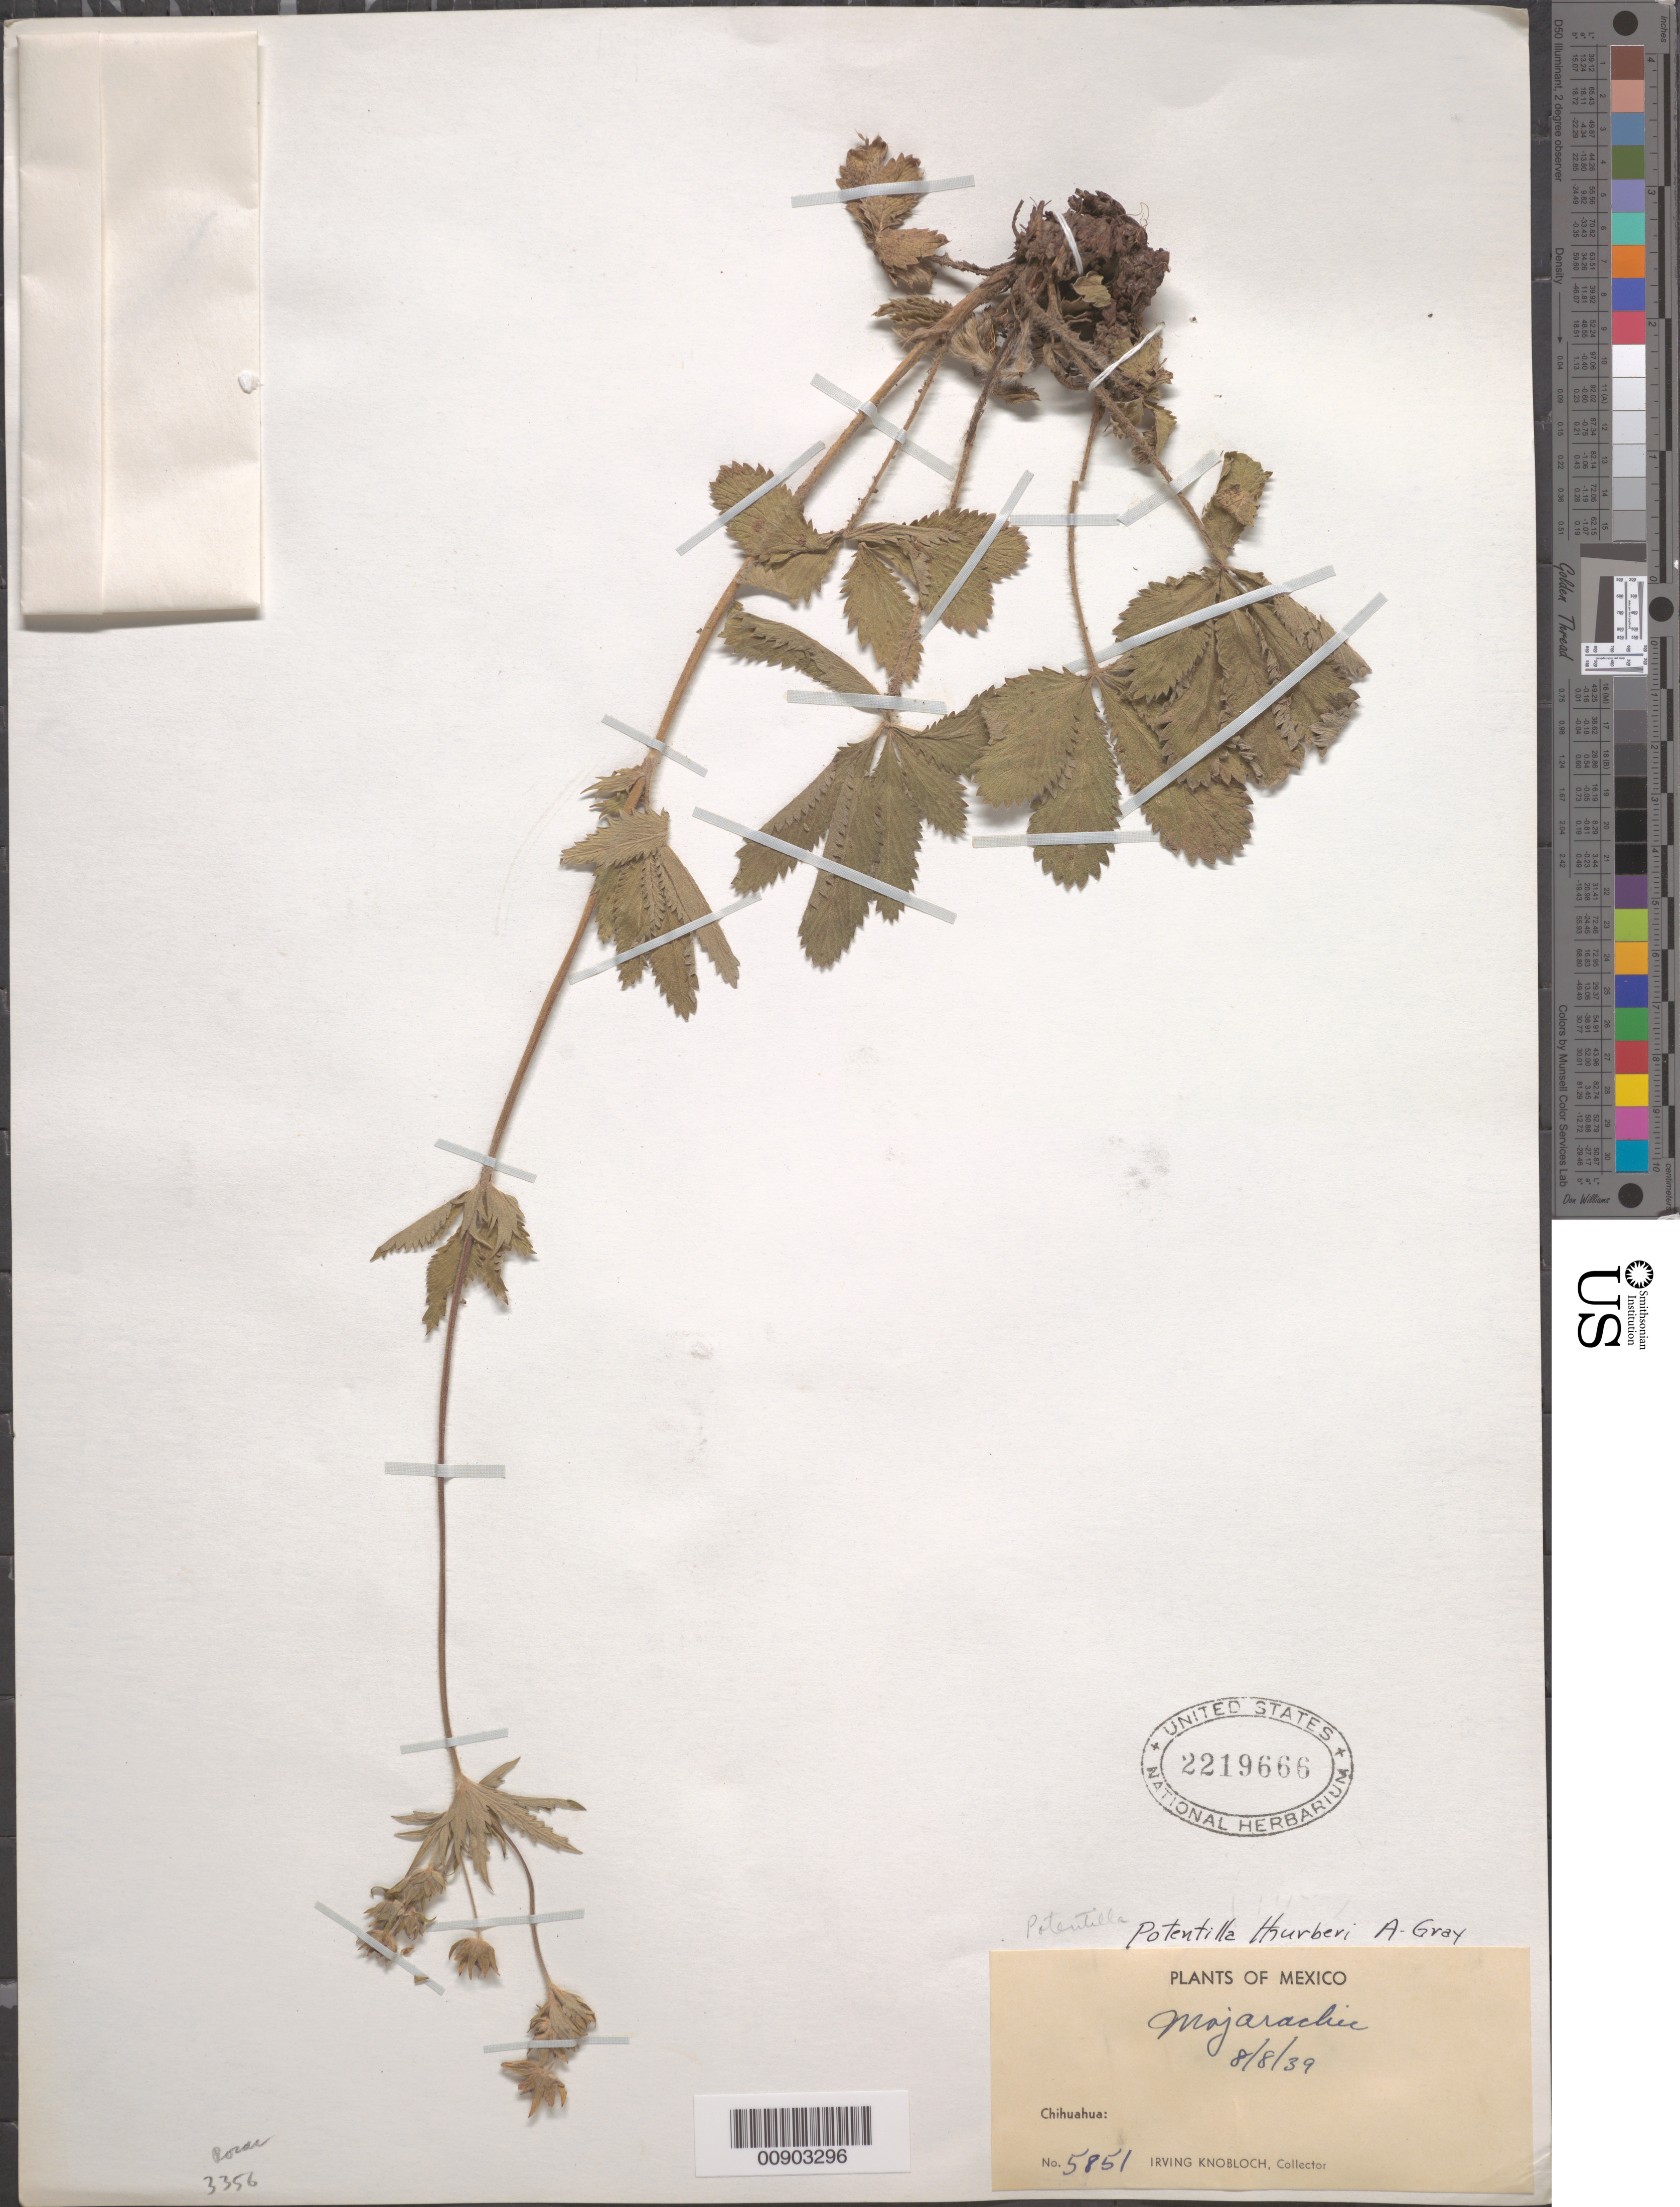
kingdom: Plantae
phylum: Tracheophyta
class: Magnoliopsida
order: Rosales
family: Rosaceae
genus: Potentilla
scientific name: Potentilla thurberi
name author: A. Gray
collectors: I. W. Knobloch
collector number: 5851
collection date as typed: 08 Aug 1939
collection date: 1939-08-08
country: Mexico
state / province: Chihuahua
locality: Mojarachic, Chihuahua.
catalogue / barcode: US 2219666